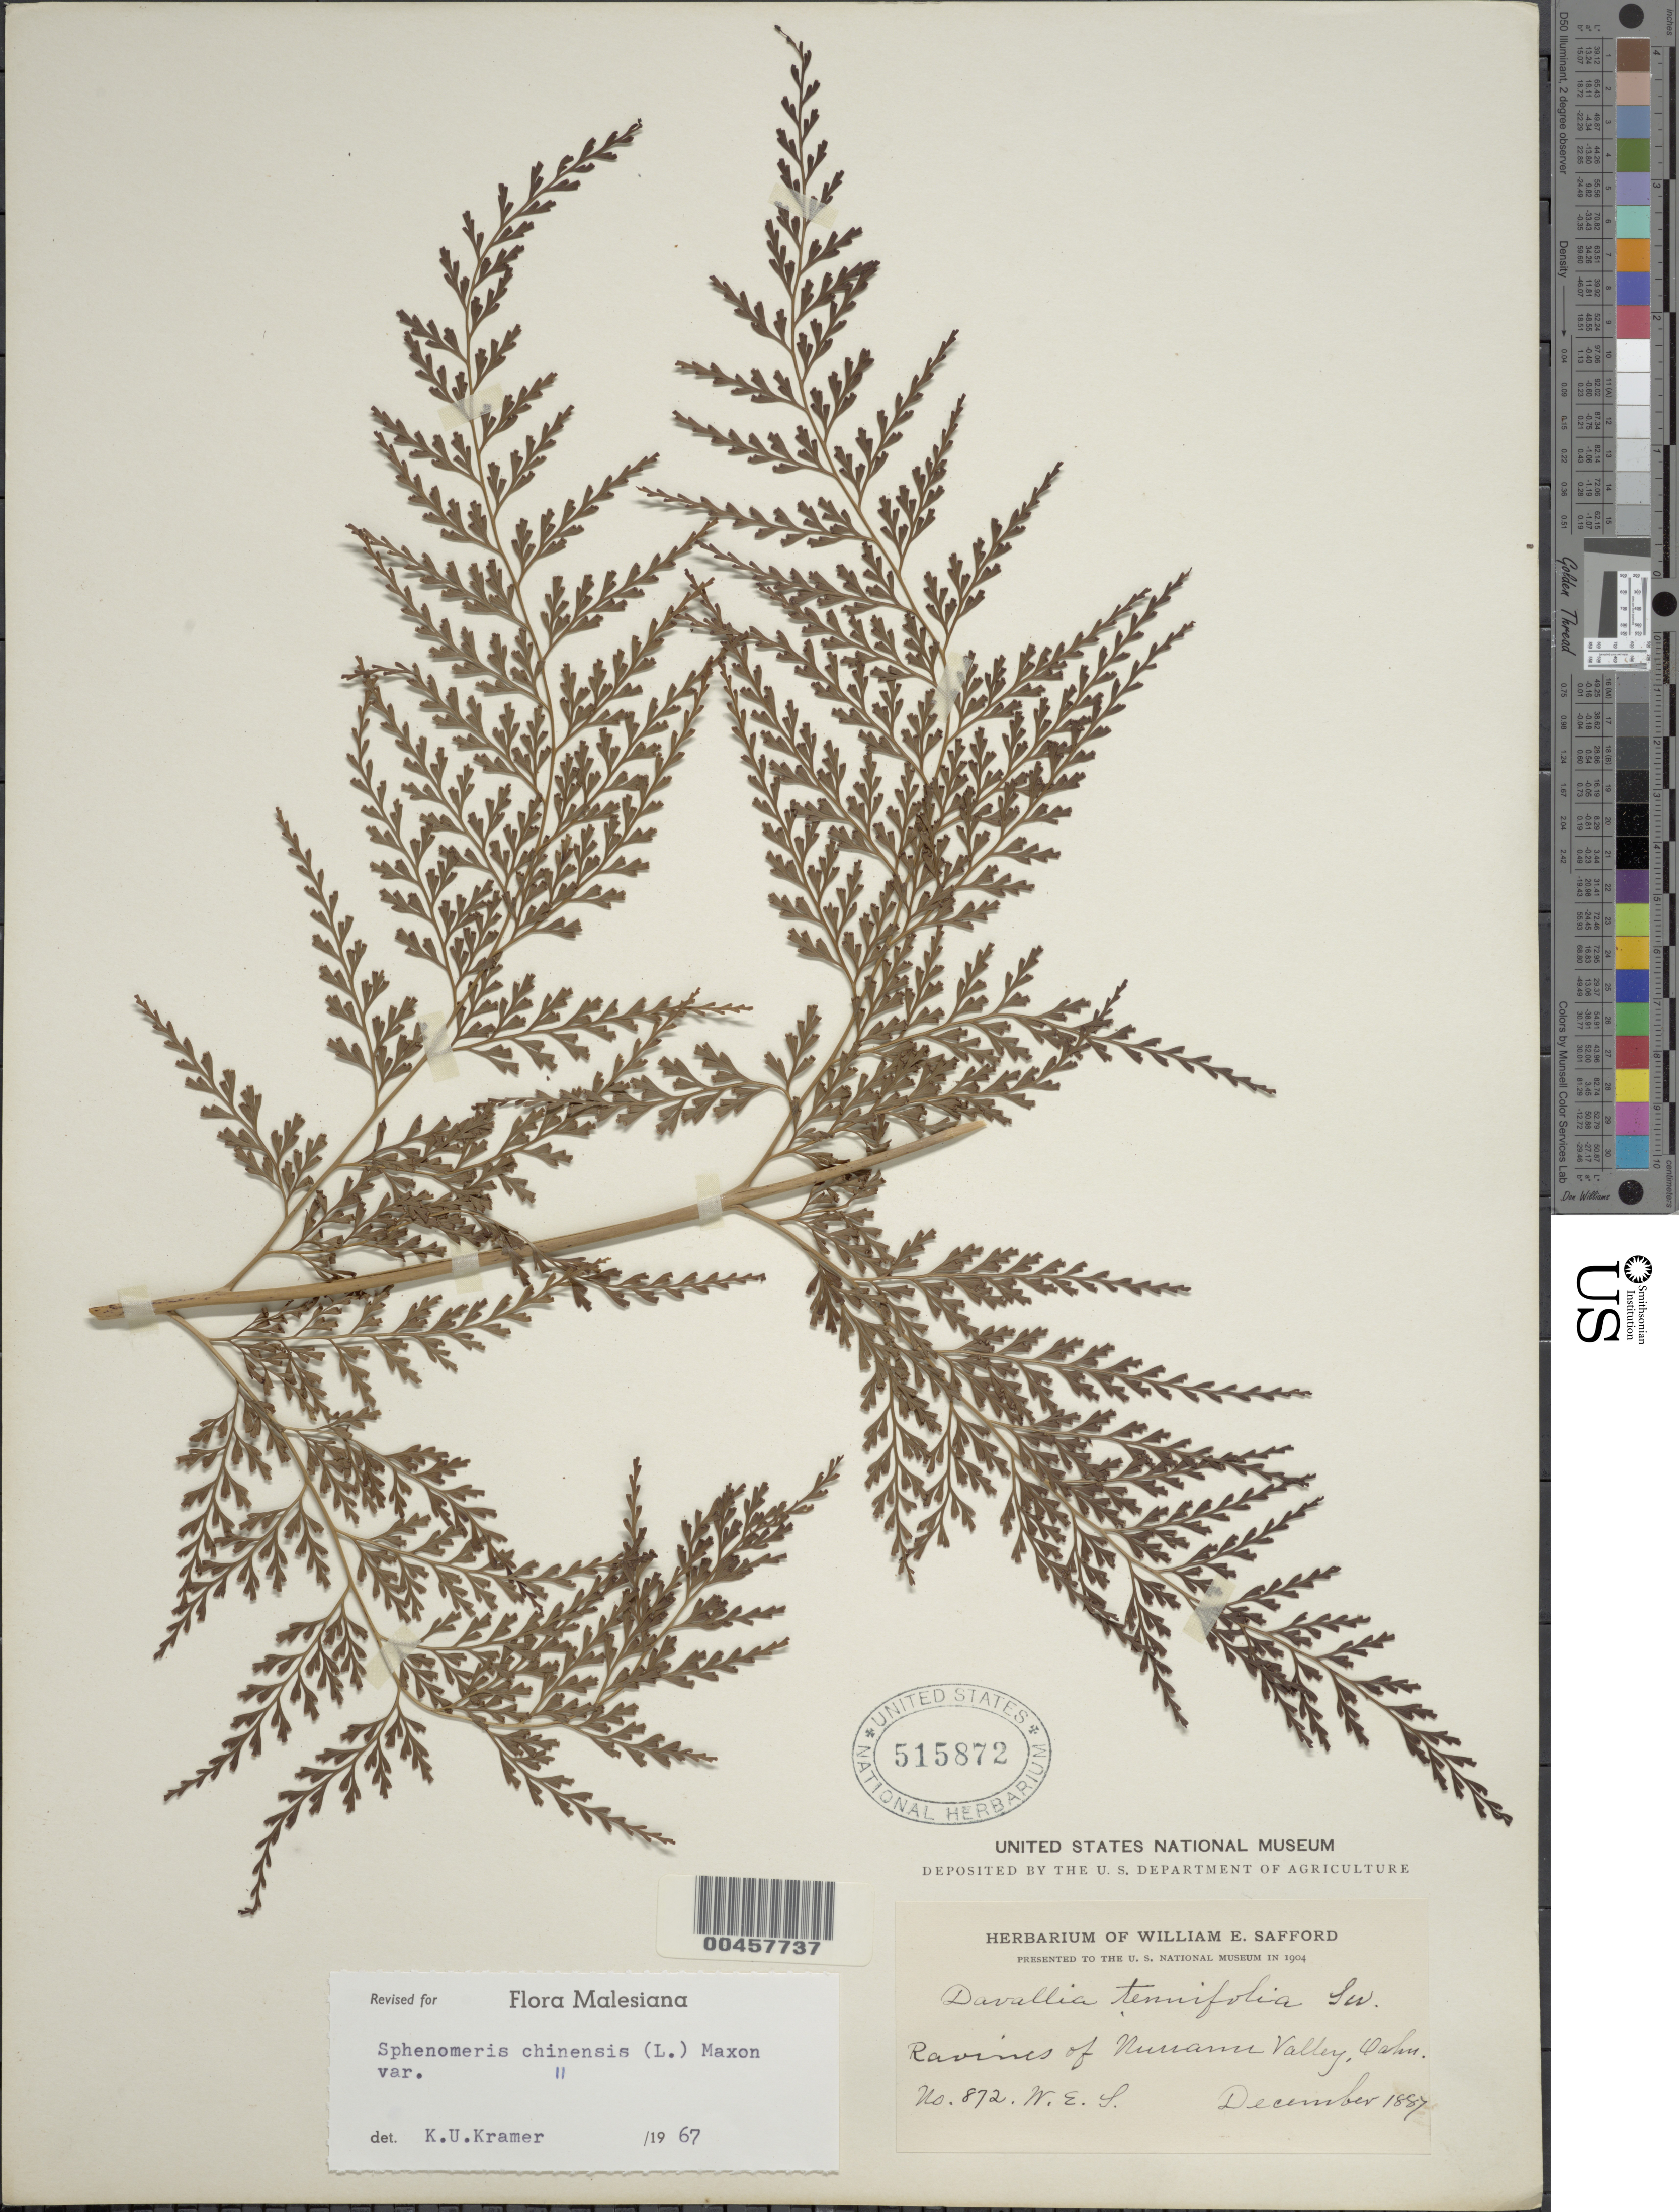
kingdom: Plantae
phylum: Tracheophyta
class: Polypodiopsida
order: Polypodiales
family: Lindsaeaceae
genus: Sphenomeris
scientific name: Sphenomeris chinensis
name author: (L.) Maxon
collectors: W. E. Safford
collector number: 872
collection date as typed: Dec 1887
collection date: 1887-12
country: United States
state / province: Hawaii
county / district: Honolulu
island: Oahu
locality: Ravines of Nuuanu Valley, Oahu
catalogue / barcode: US 515872